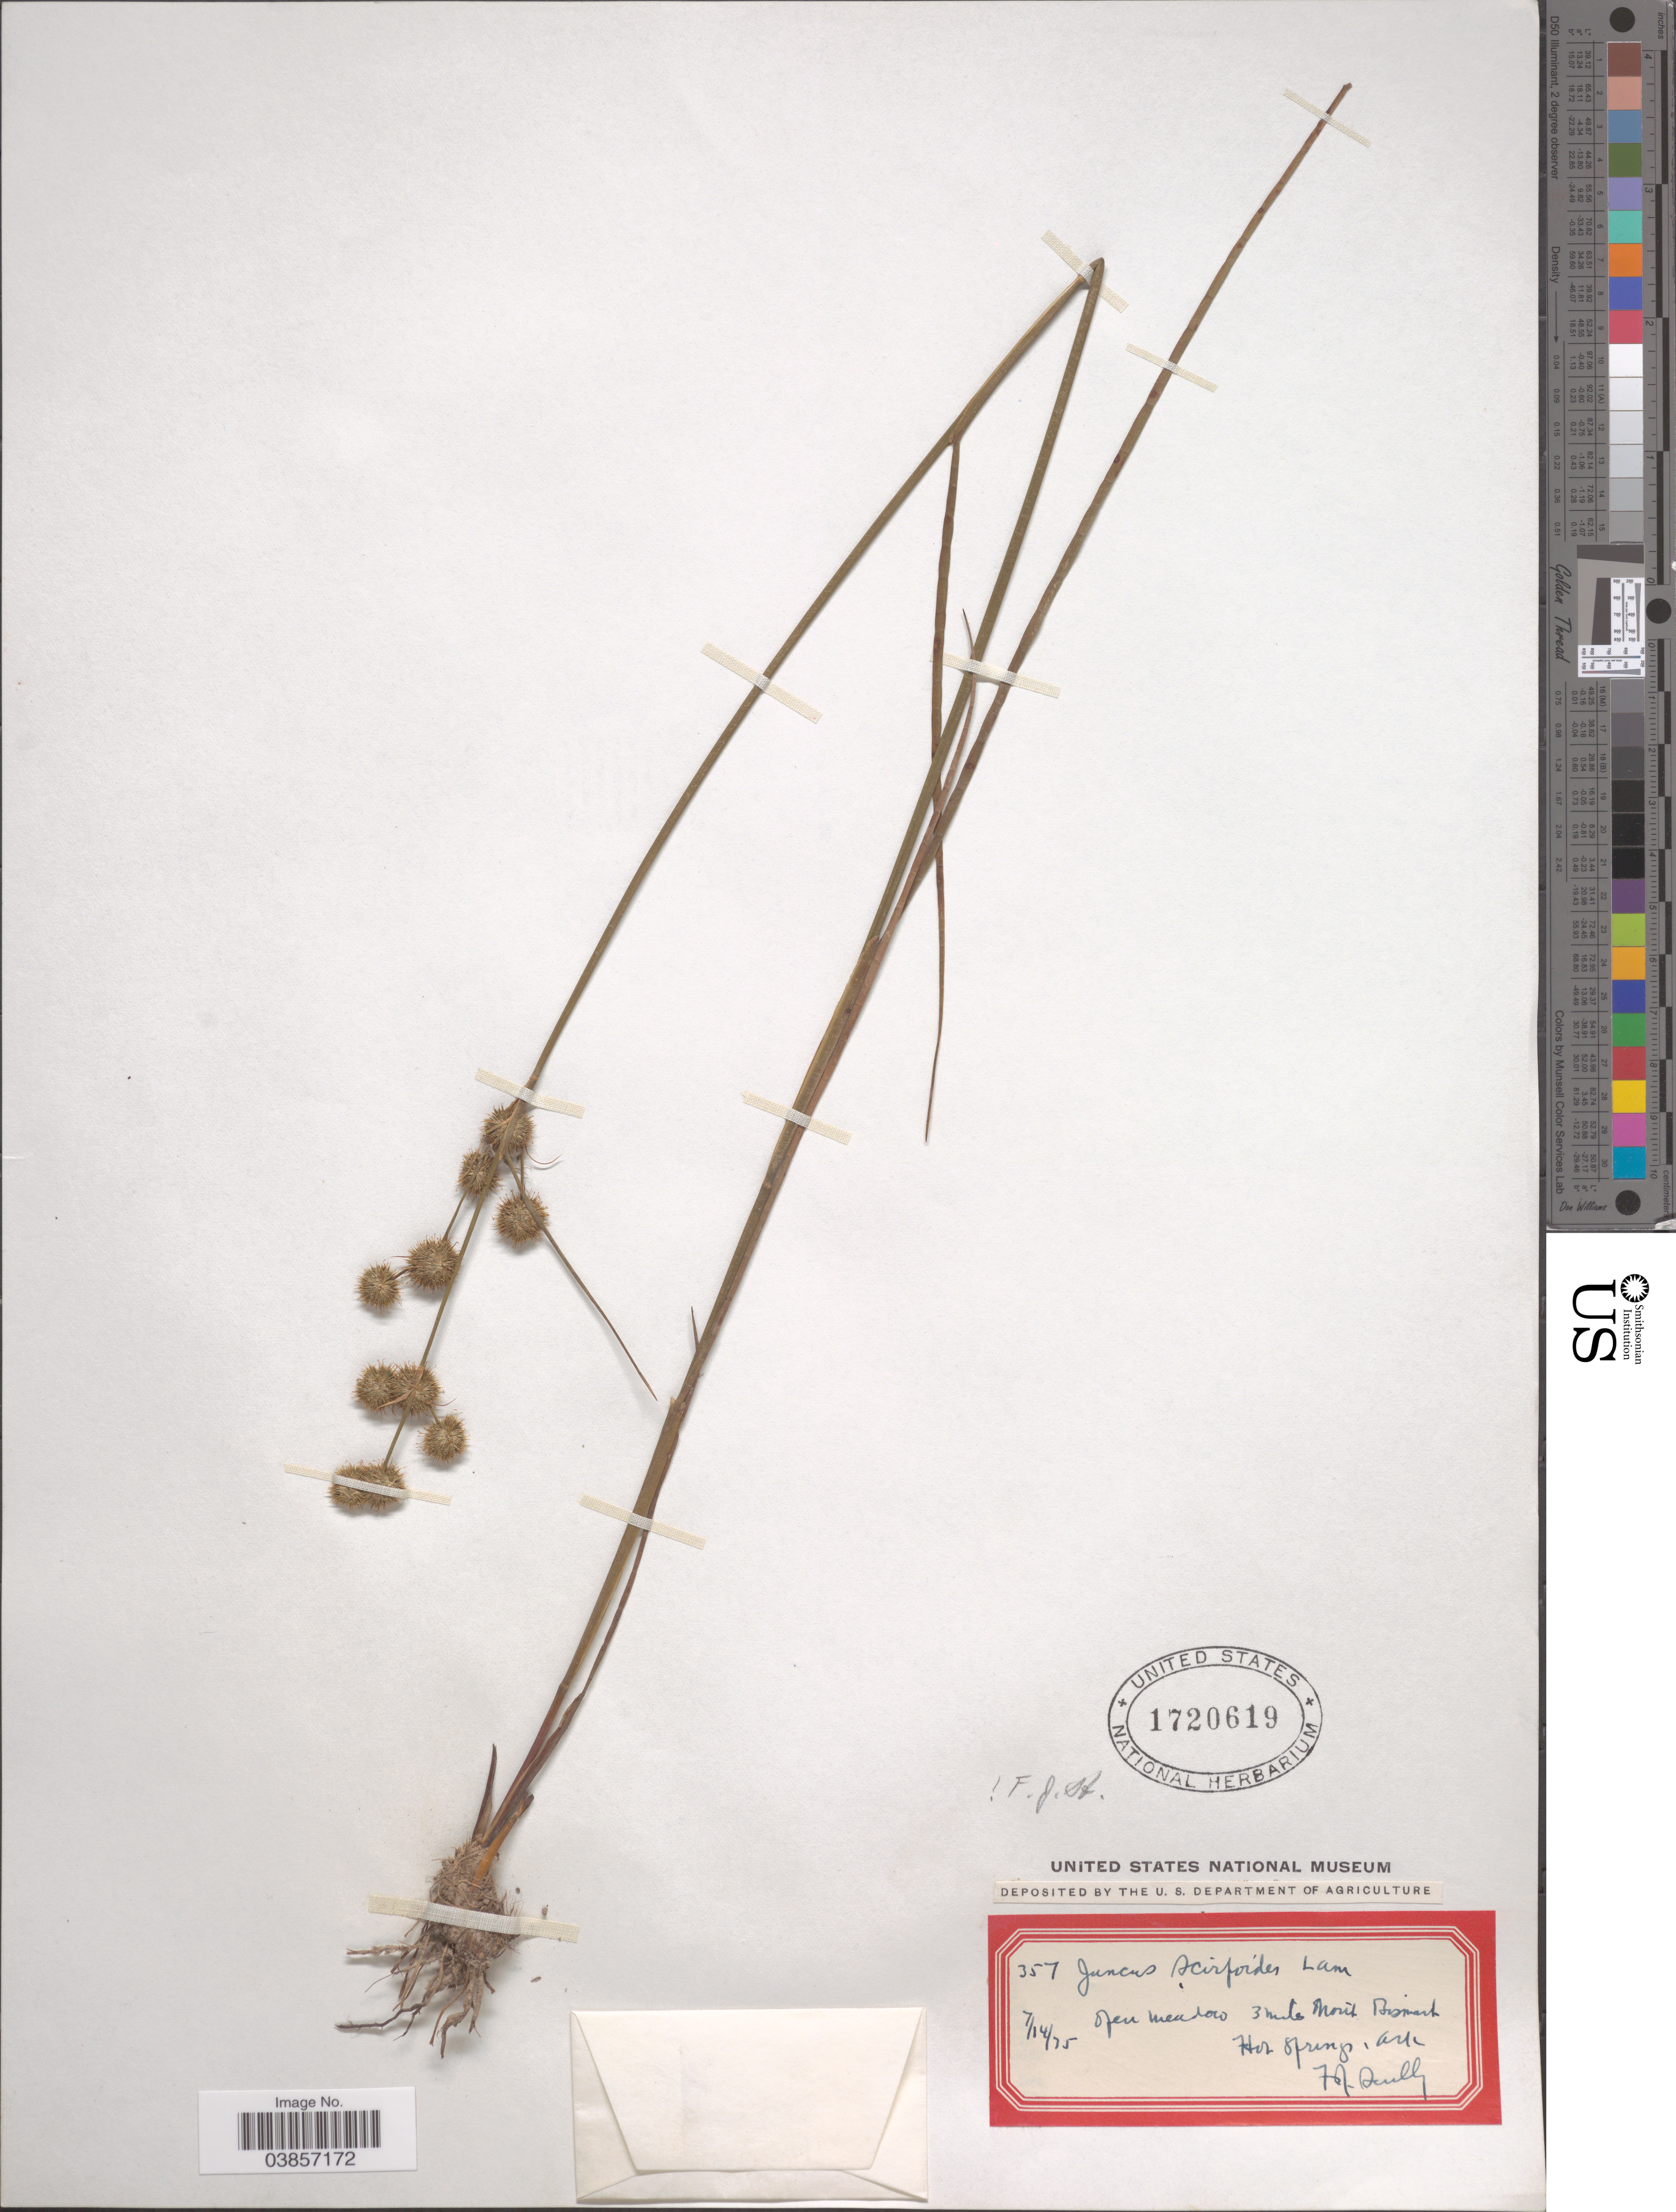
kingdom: Plantae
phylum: Tracheophyta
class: Liliopsida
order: Poales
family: Juncaceae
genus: Juncus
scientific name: Juncus scirpoides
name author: Lam.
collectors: F. Scully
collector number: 357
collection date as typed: Transcribed d/m/y: 14/7/75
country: United States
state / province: Arkansas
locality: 3 miles North Bismark Hot Springs.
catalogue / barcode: US 1720619